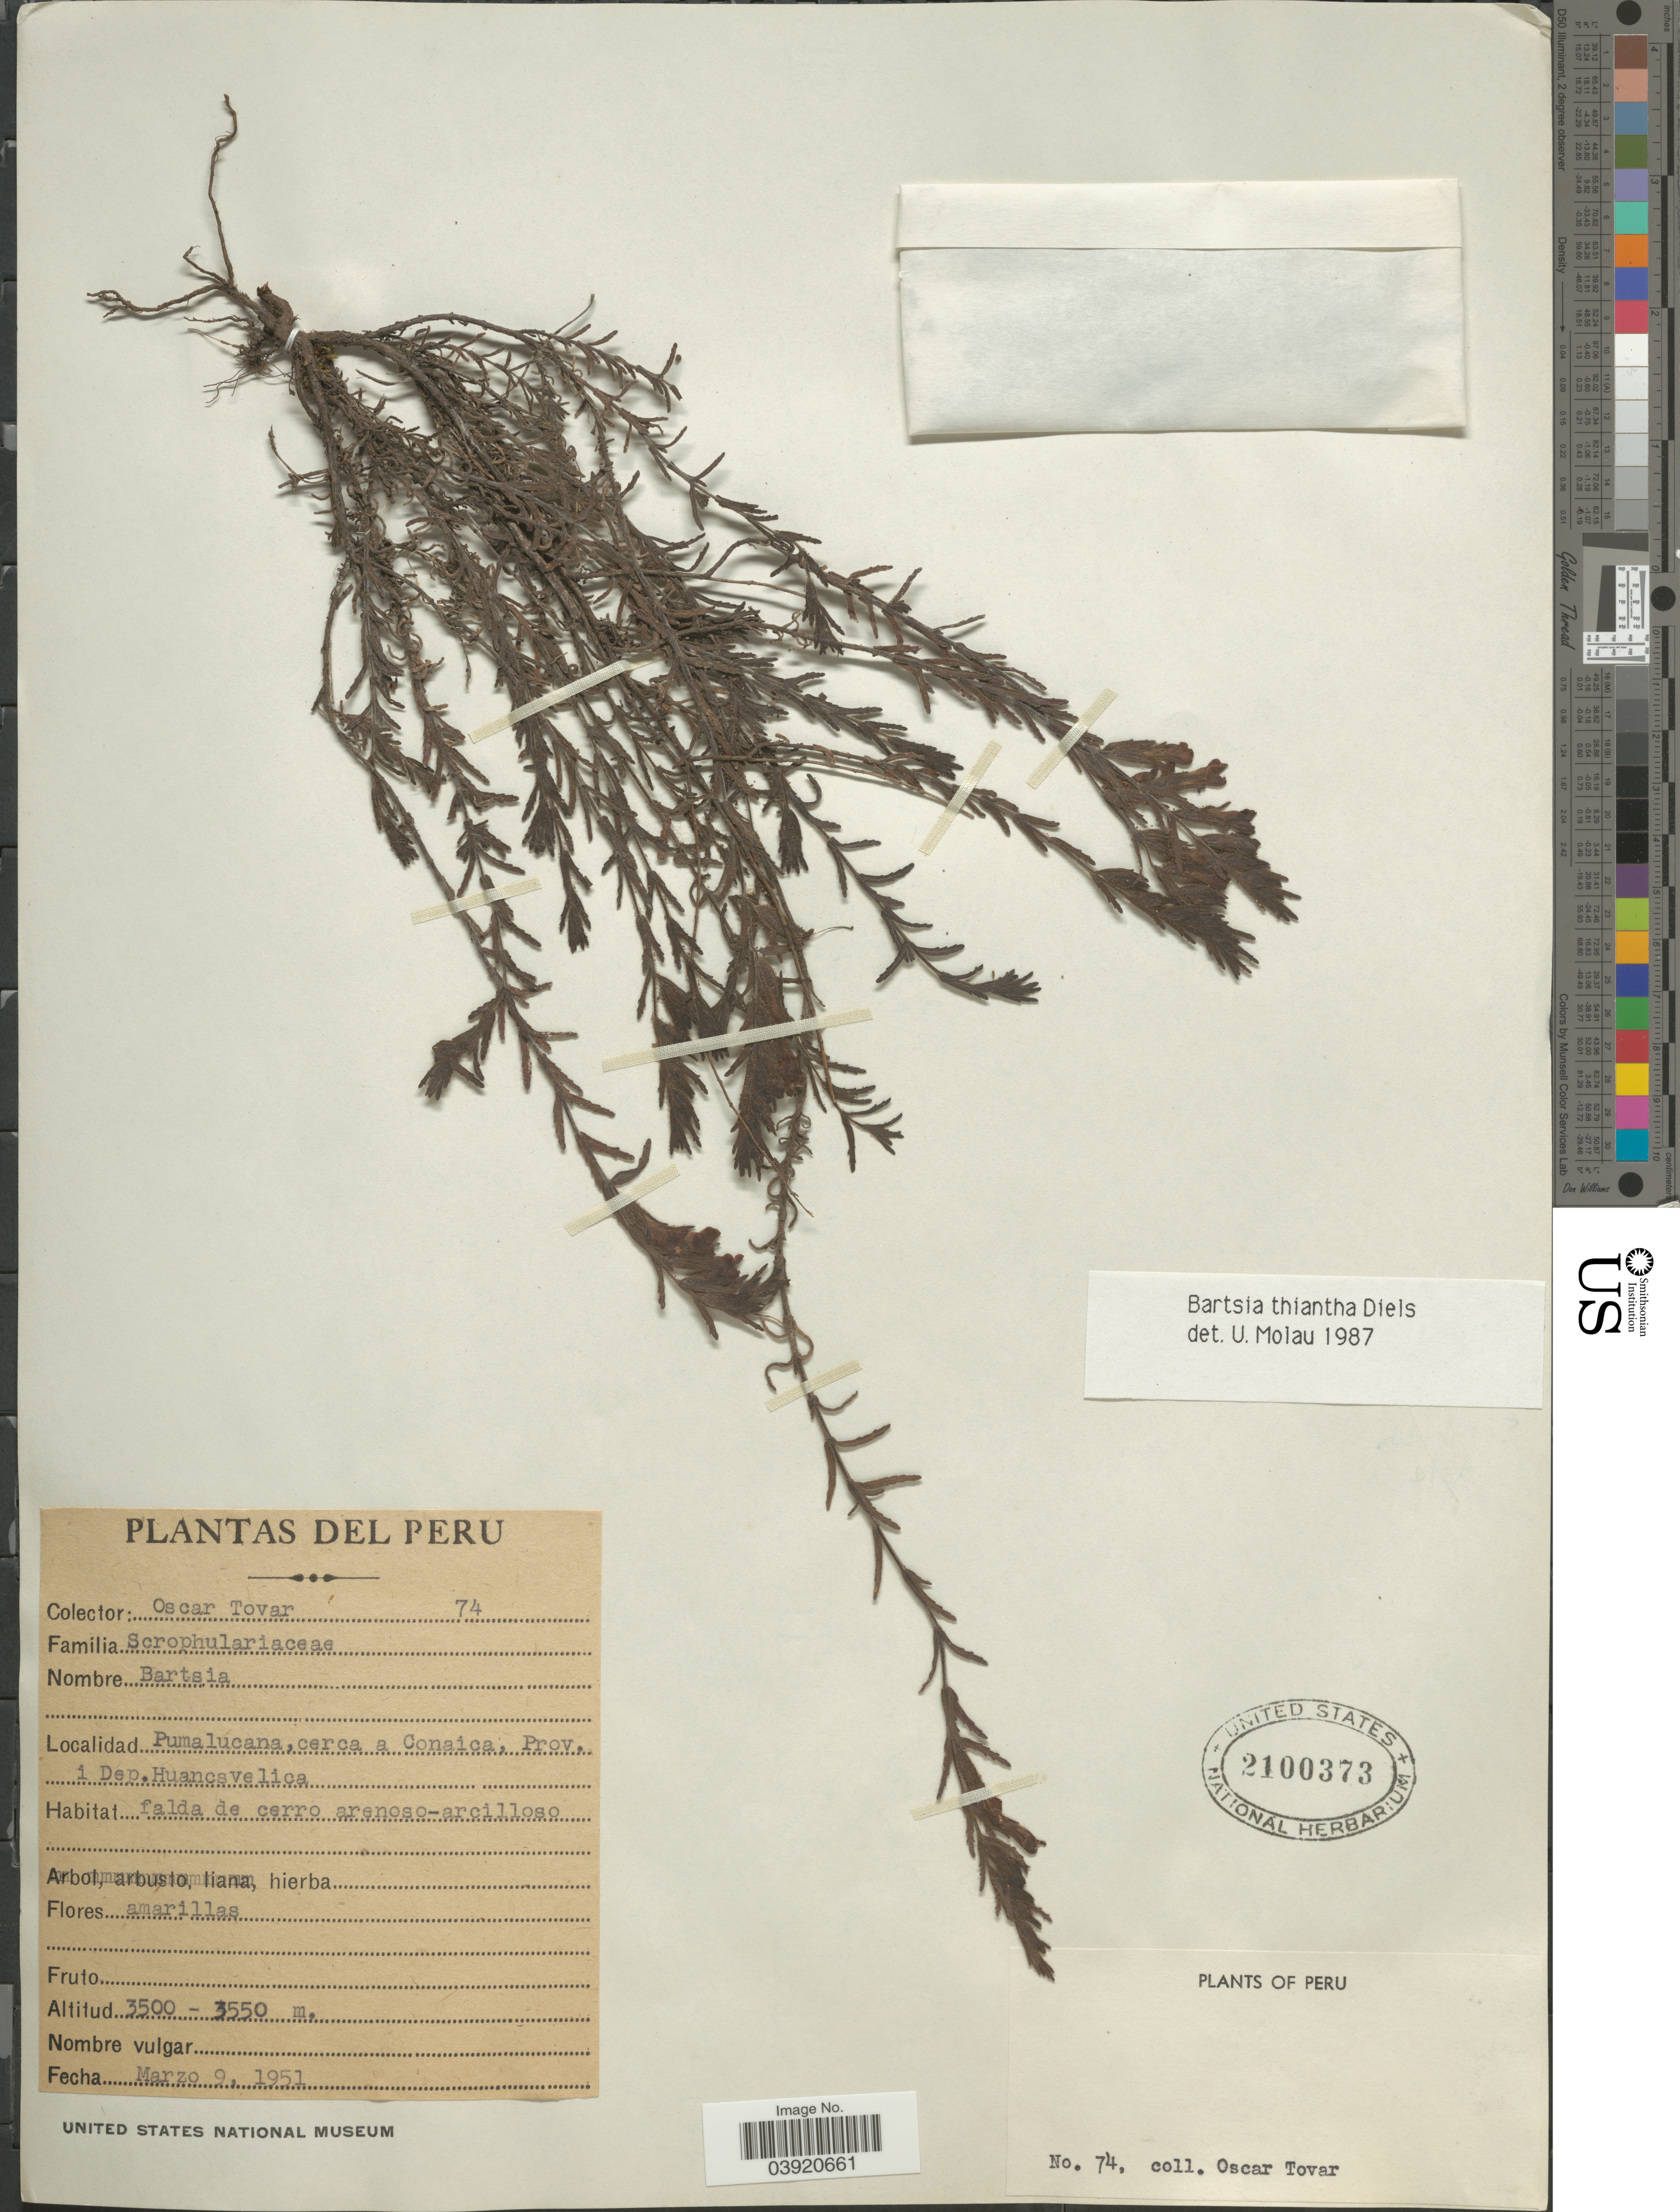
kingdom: Plantae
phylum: Tracheophyta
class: Magnoliopsida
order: Lamiales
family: Orobanchaceae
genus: Bartsia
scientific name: Bartsia thiantha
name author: Diels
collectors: Ó. Tovar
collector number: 74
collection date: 1951-03-09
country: Peru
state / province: Huancavelica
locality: Pumalucana,cerca a Conaica. Prov. i Dep.Hunacsvelica.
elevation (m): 3500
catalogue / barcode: US 2100373